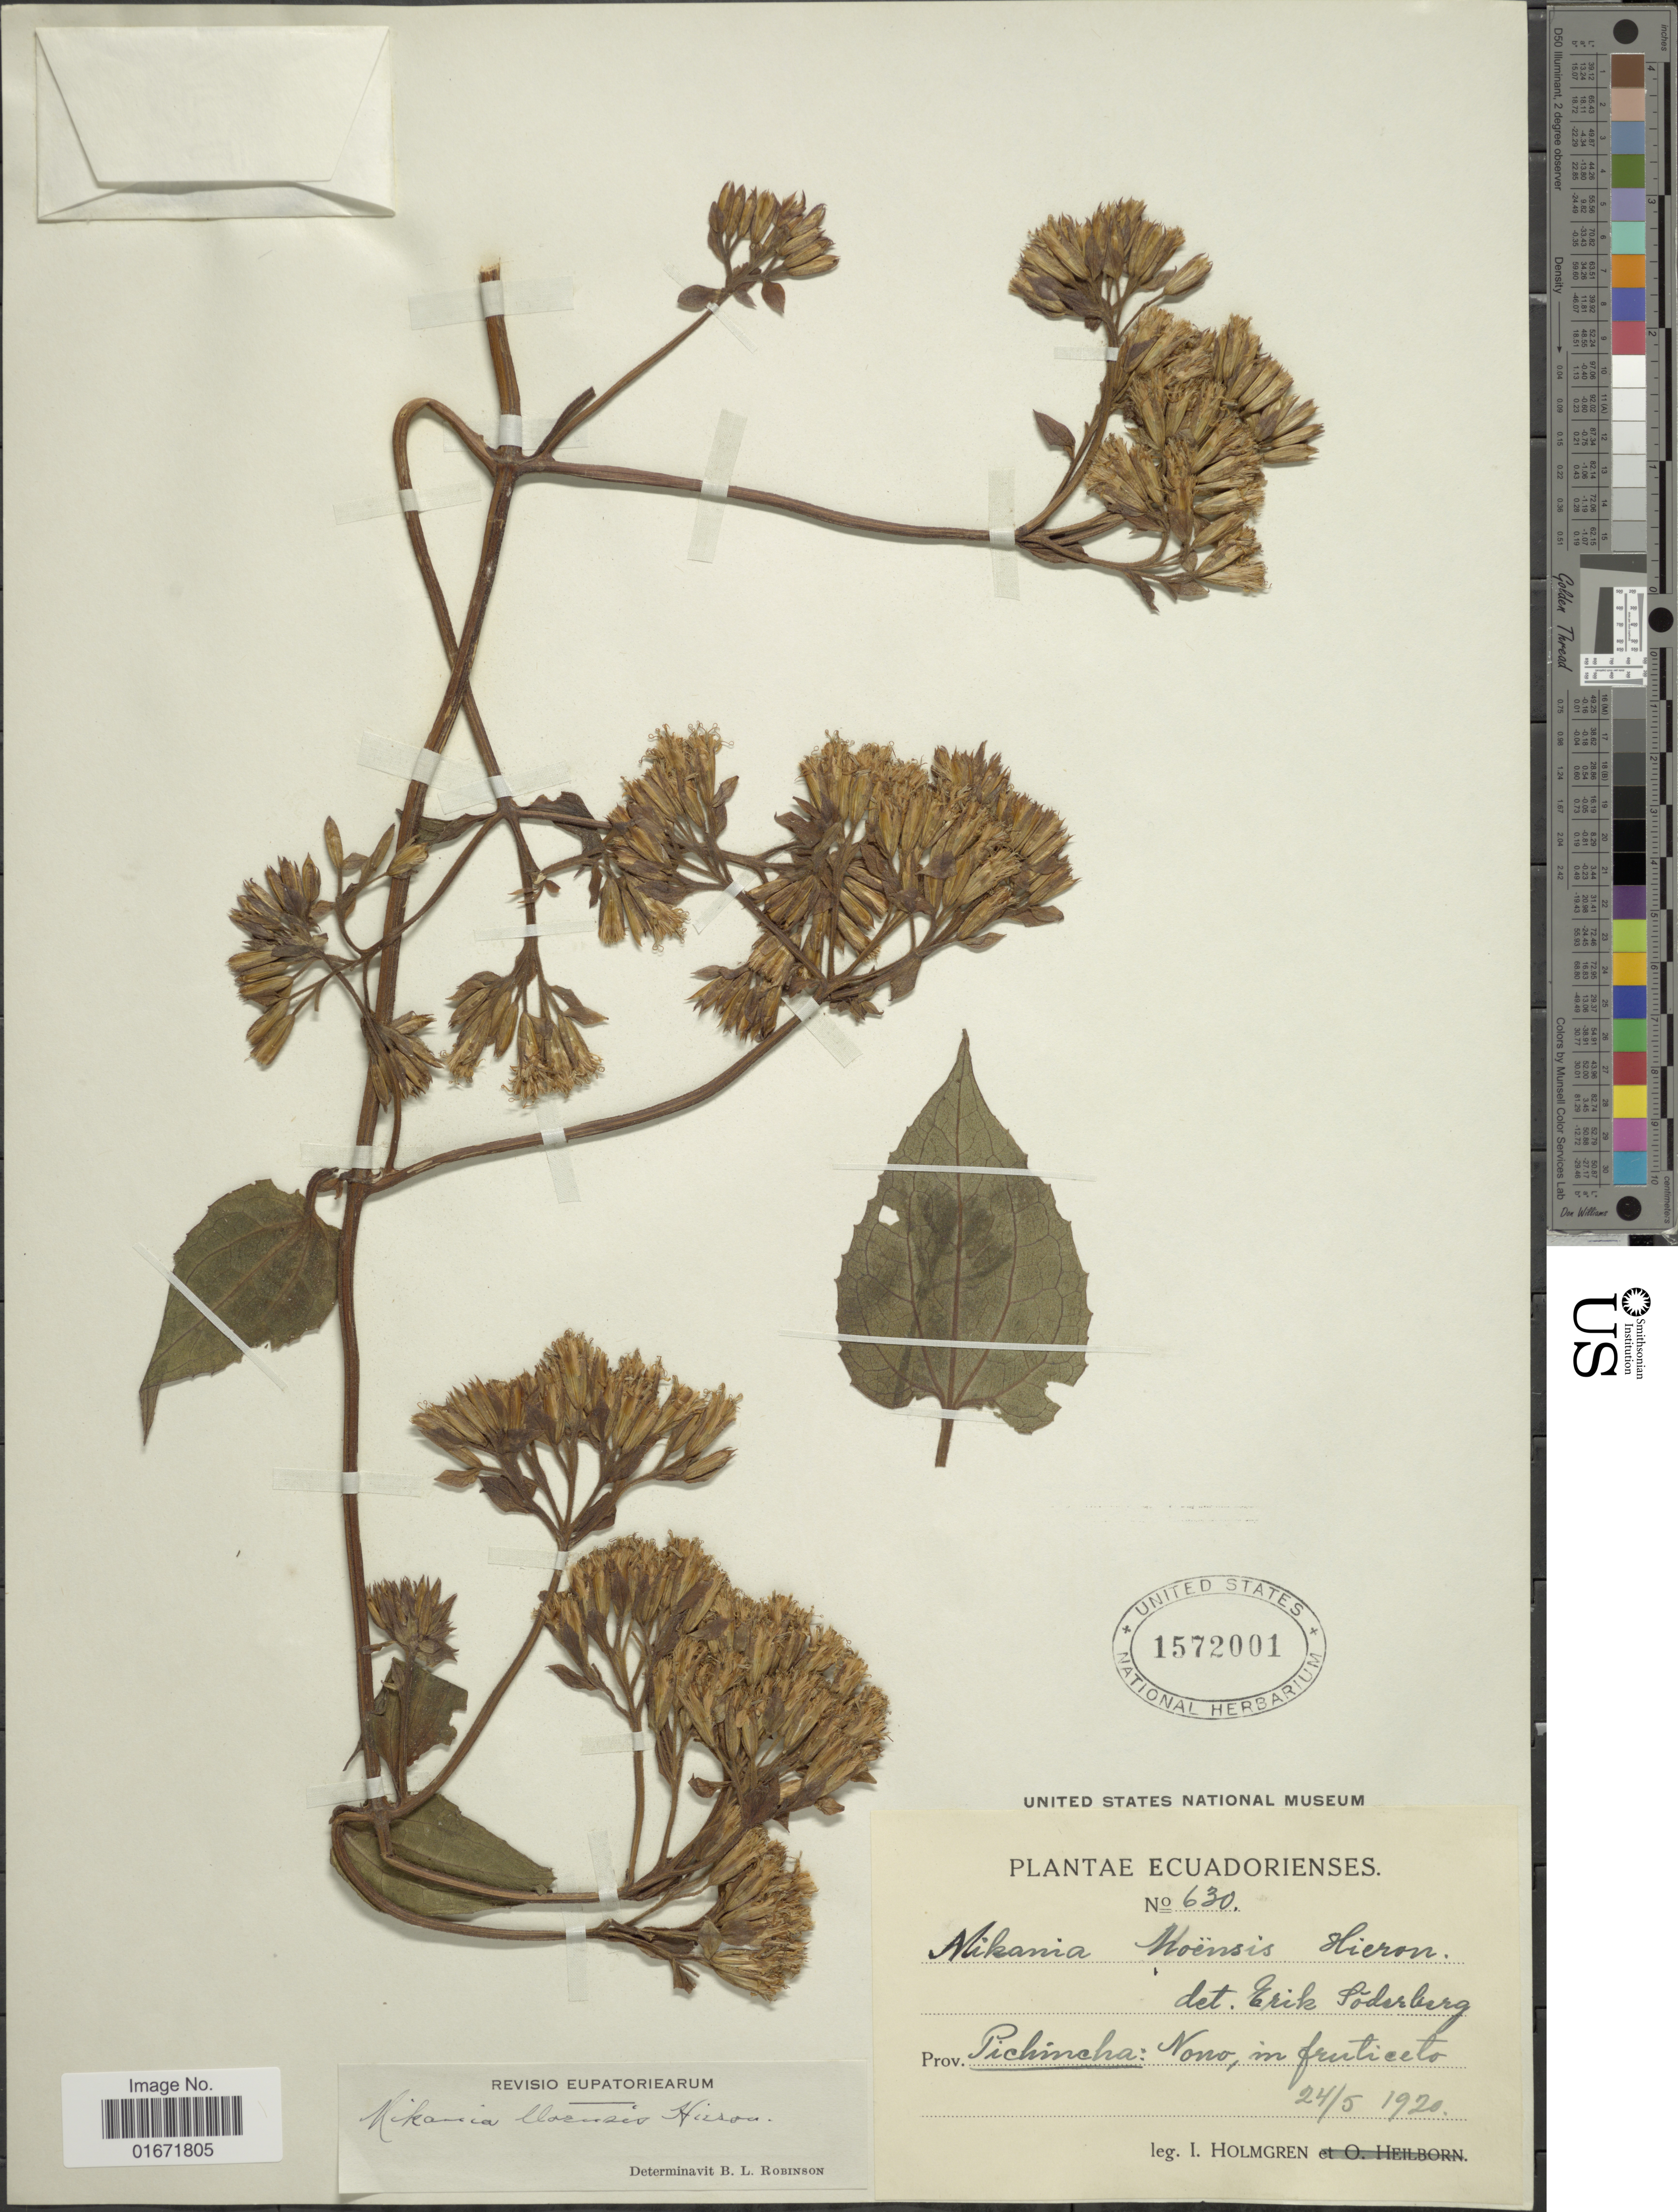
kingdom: Plantae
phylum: Tracheophyta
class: Magnoliopsida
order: Asterales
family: Asteraceae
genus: Mikania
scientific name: Mikania lloensis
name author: Hieron.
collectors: I. Holmgren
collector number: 630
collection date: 1920-05-24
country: Ecuador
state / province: Pichincha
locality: Prov. Pichincha: Nono, in fruticeto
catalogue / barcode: US 1572001